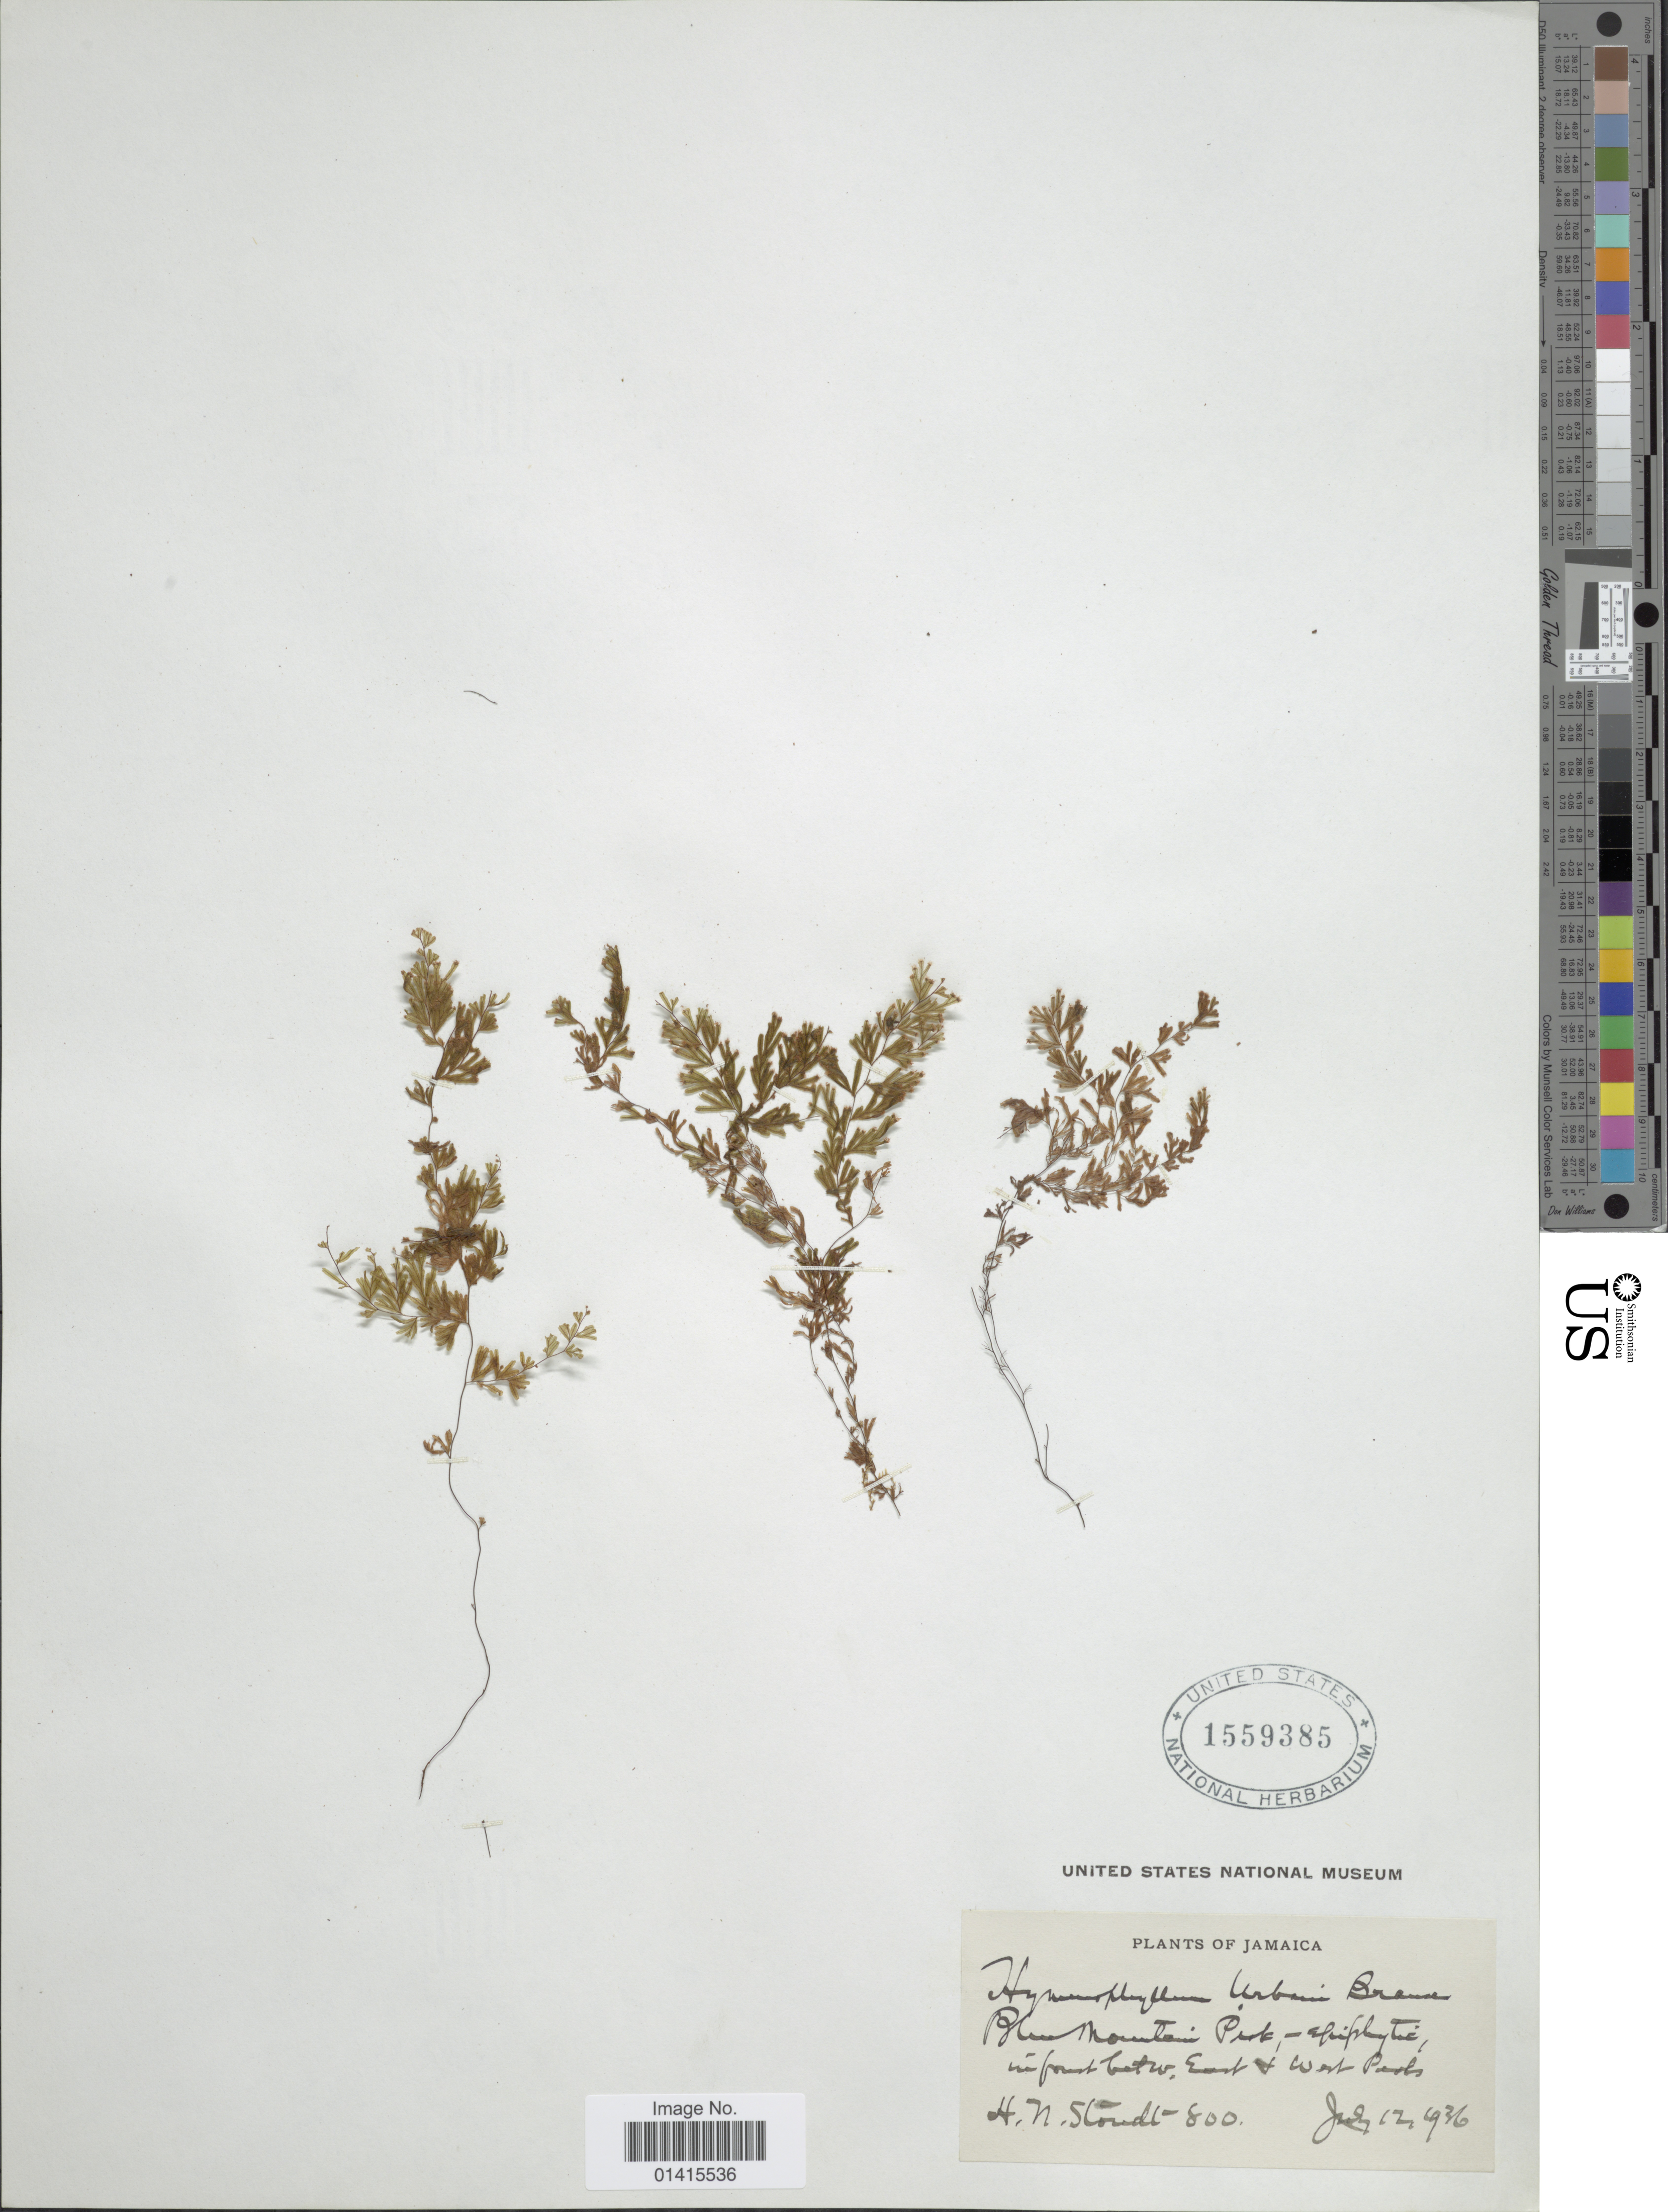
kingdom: Plantae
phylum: Tracheophyta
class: Polypodiopsida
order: Hymenophyllales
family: Hymenophyllaceae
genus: Hymenophyllum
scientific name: Hymenophyllum urbanii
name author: Brause in Urb.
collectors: H. Stoudt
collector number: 800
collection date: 1936-07-12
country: Jamaica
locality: Blue Mountain Peak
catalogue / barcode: US 1559385